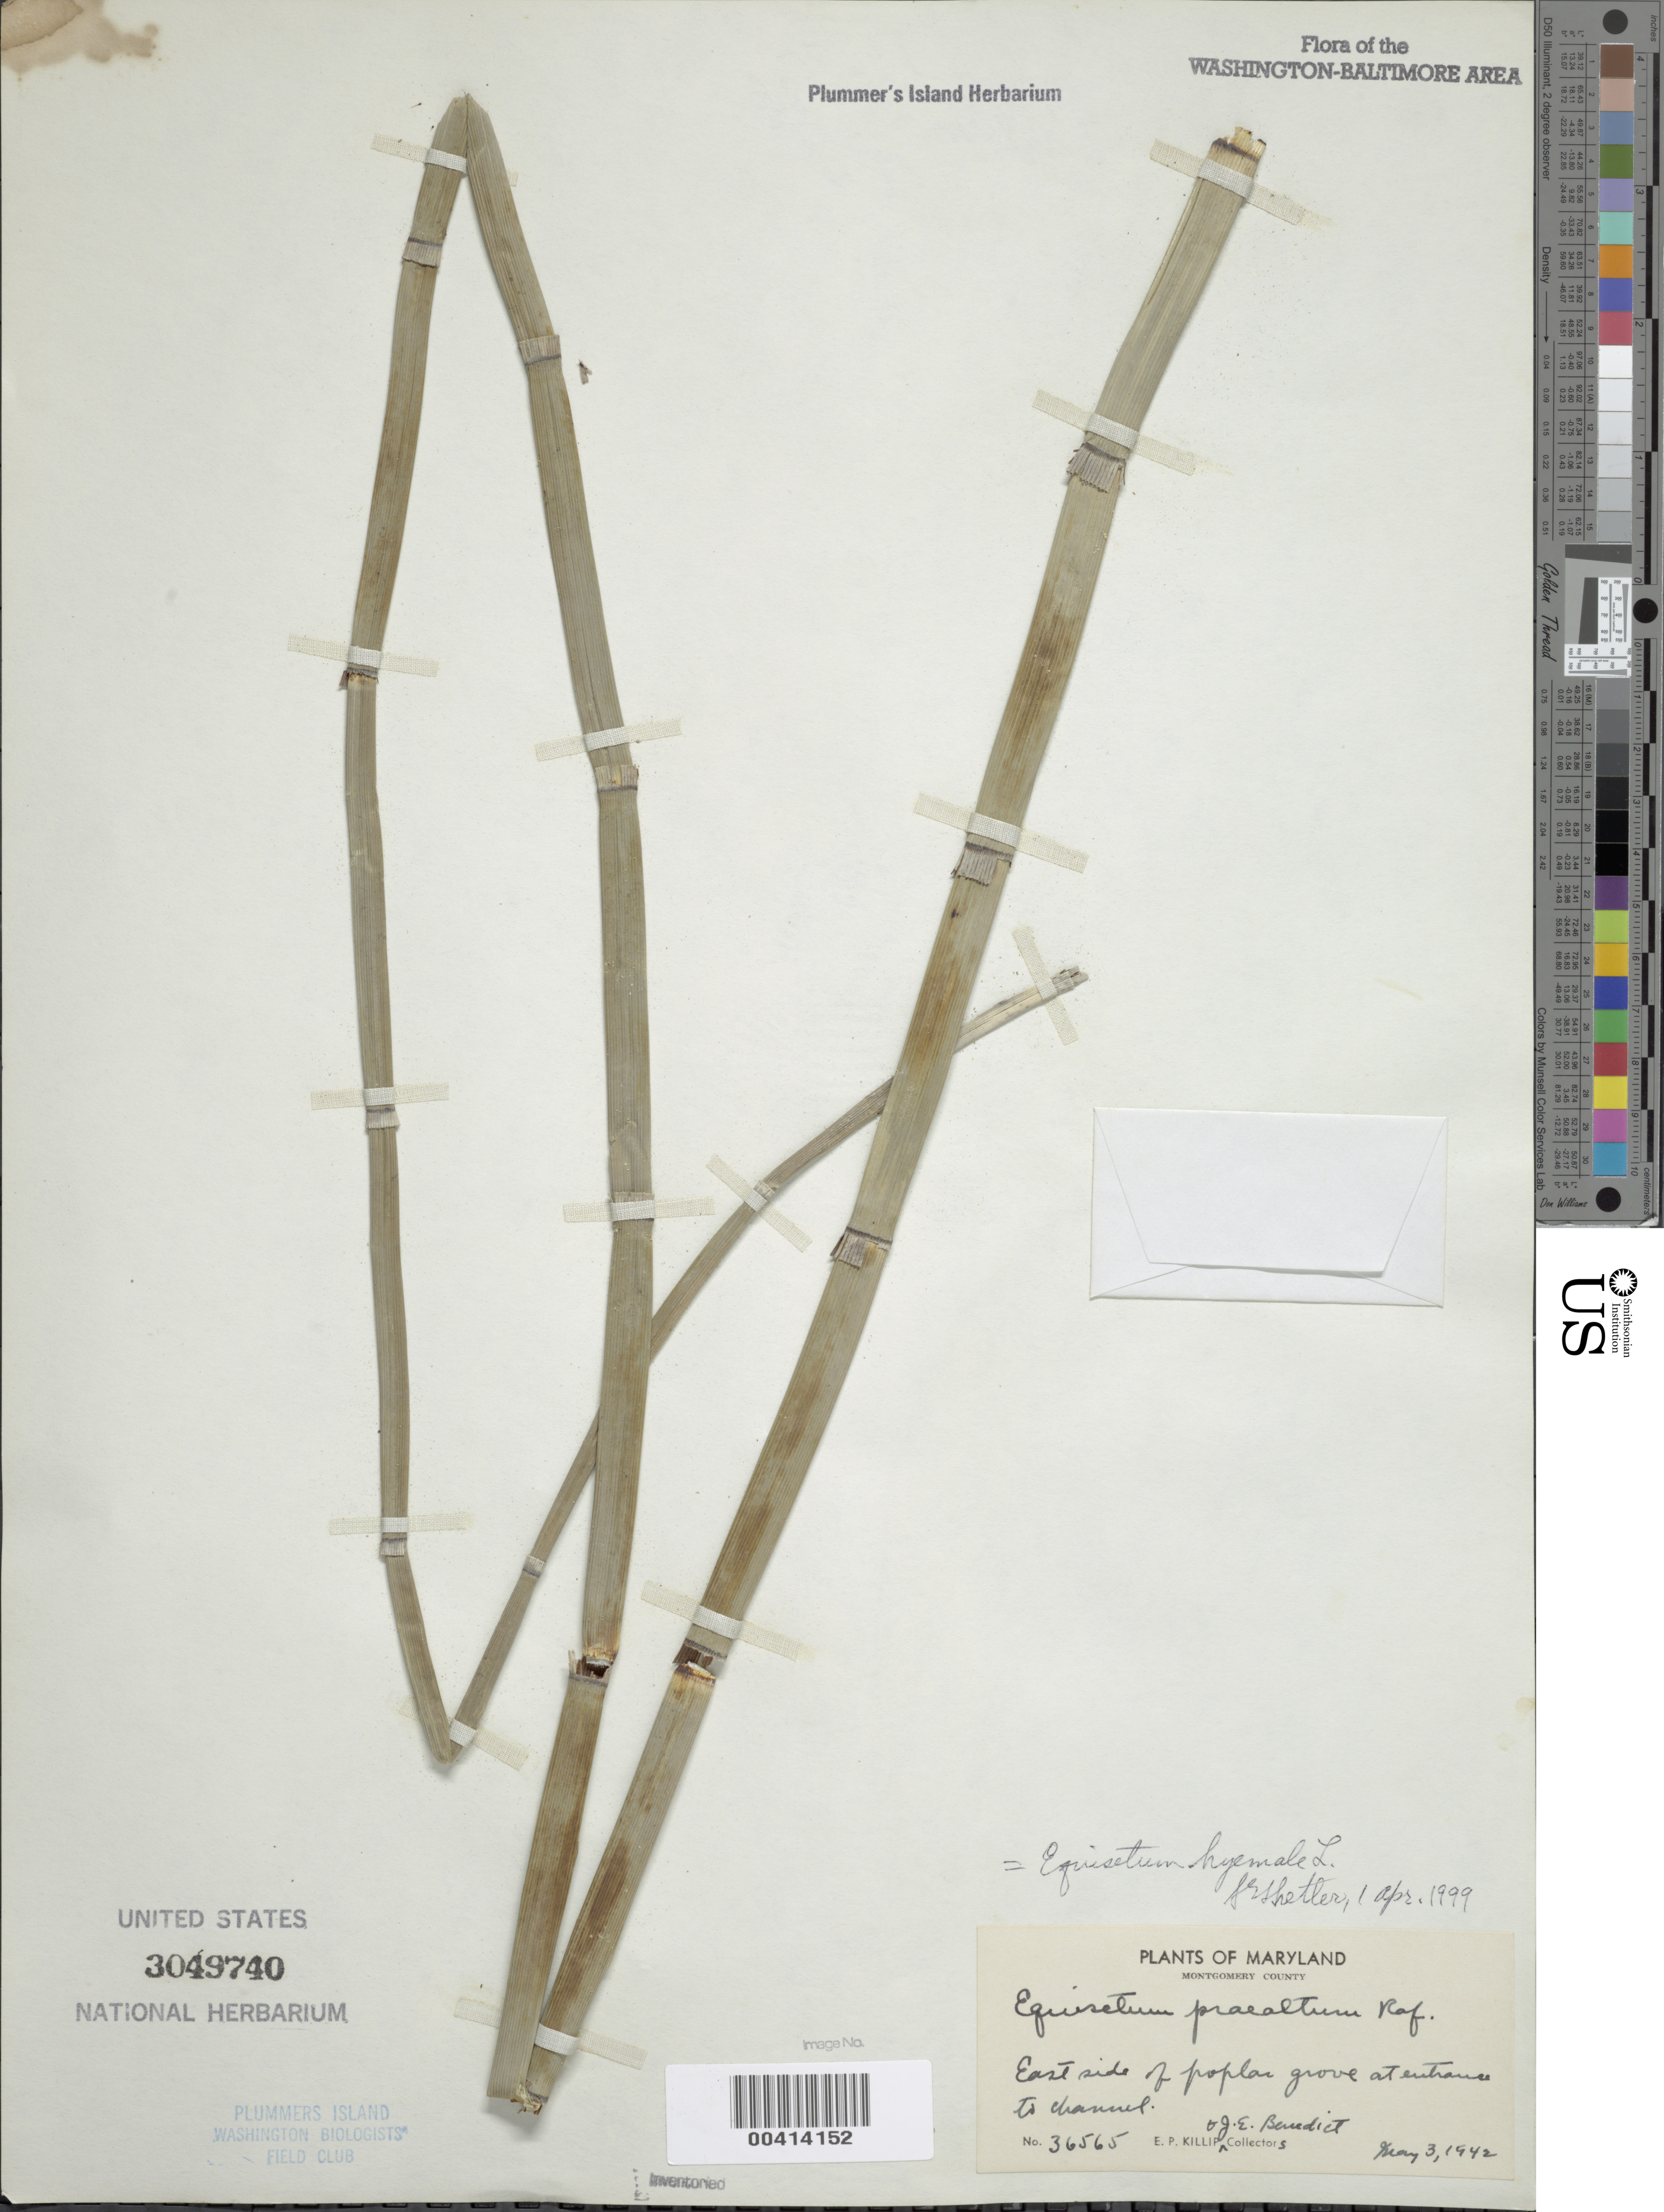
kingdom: Plantae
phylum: Tracheophyta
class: Polypodiopsida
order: Equisetales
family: Equisetaceae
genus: Equisetum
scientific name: Equisetum fluviatile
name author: L.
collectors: E. P. Killip & J. E. Benedict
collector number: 36565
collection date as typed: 03 May 1942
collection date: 1942-05-03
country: United States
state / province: Maryland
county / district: Montgomery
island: Plummers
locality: Plummer's Island; east side of Poplar Grove at entrance to Channel C. & O. Canal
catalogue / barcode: US 3049740